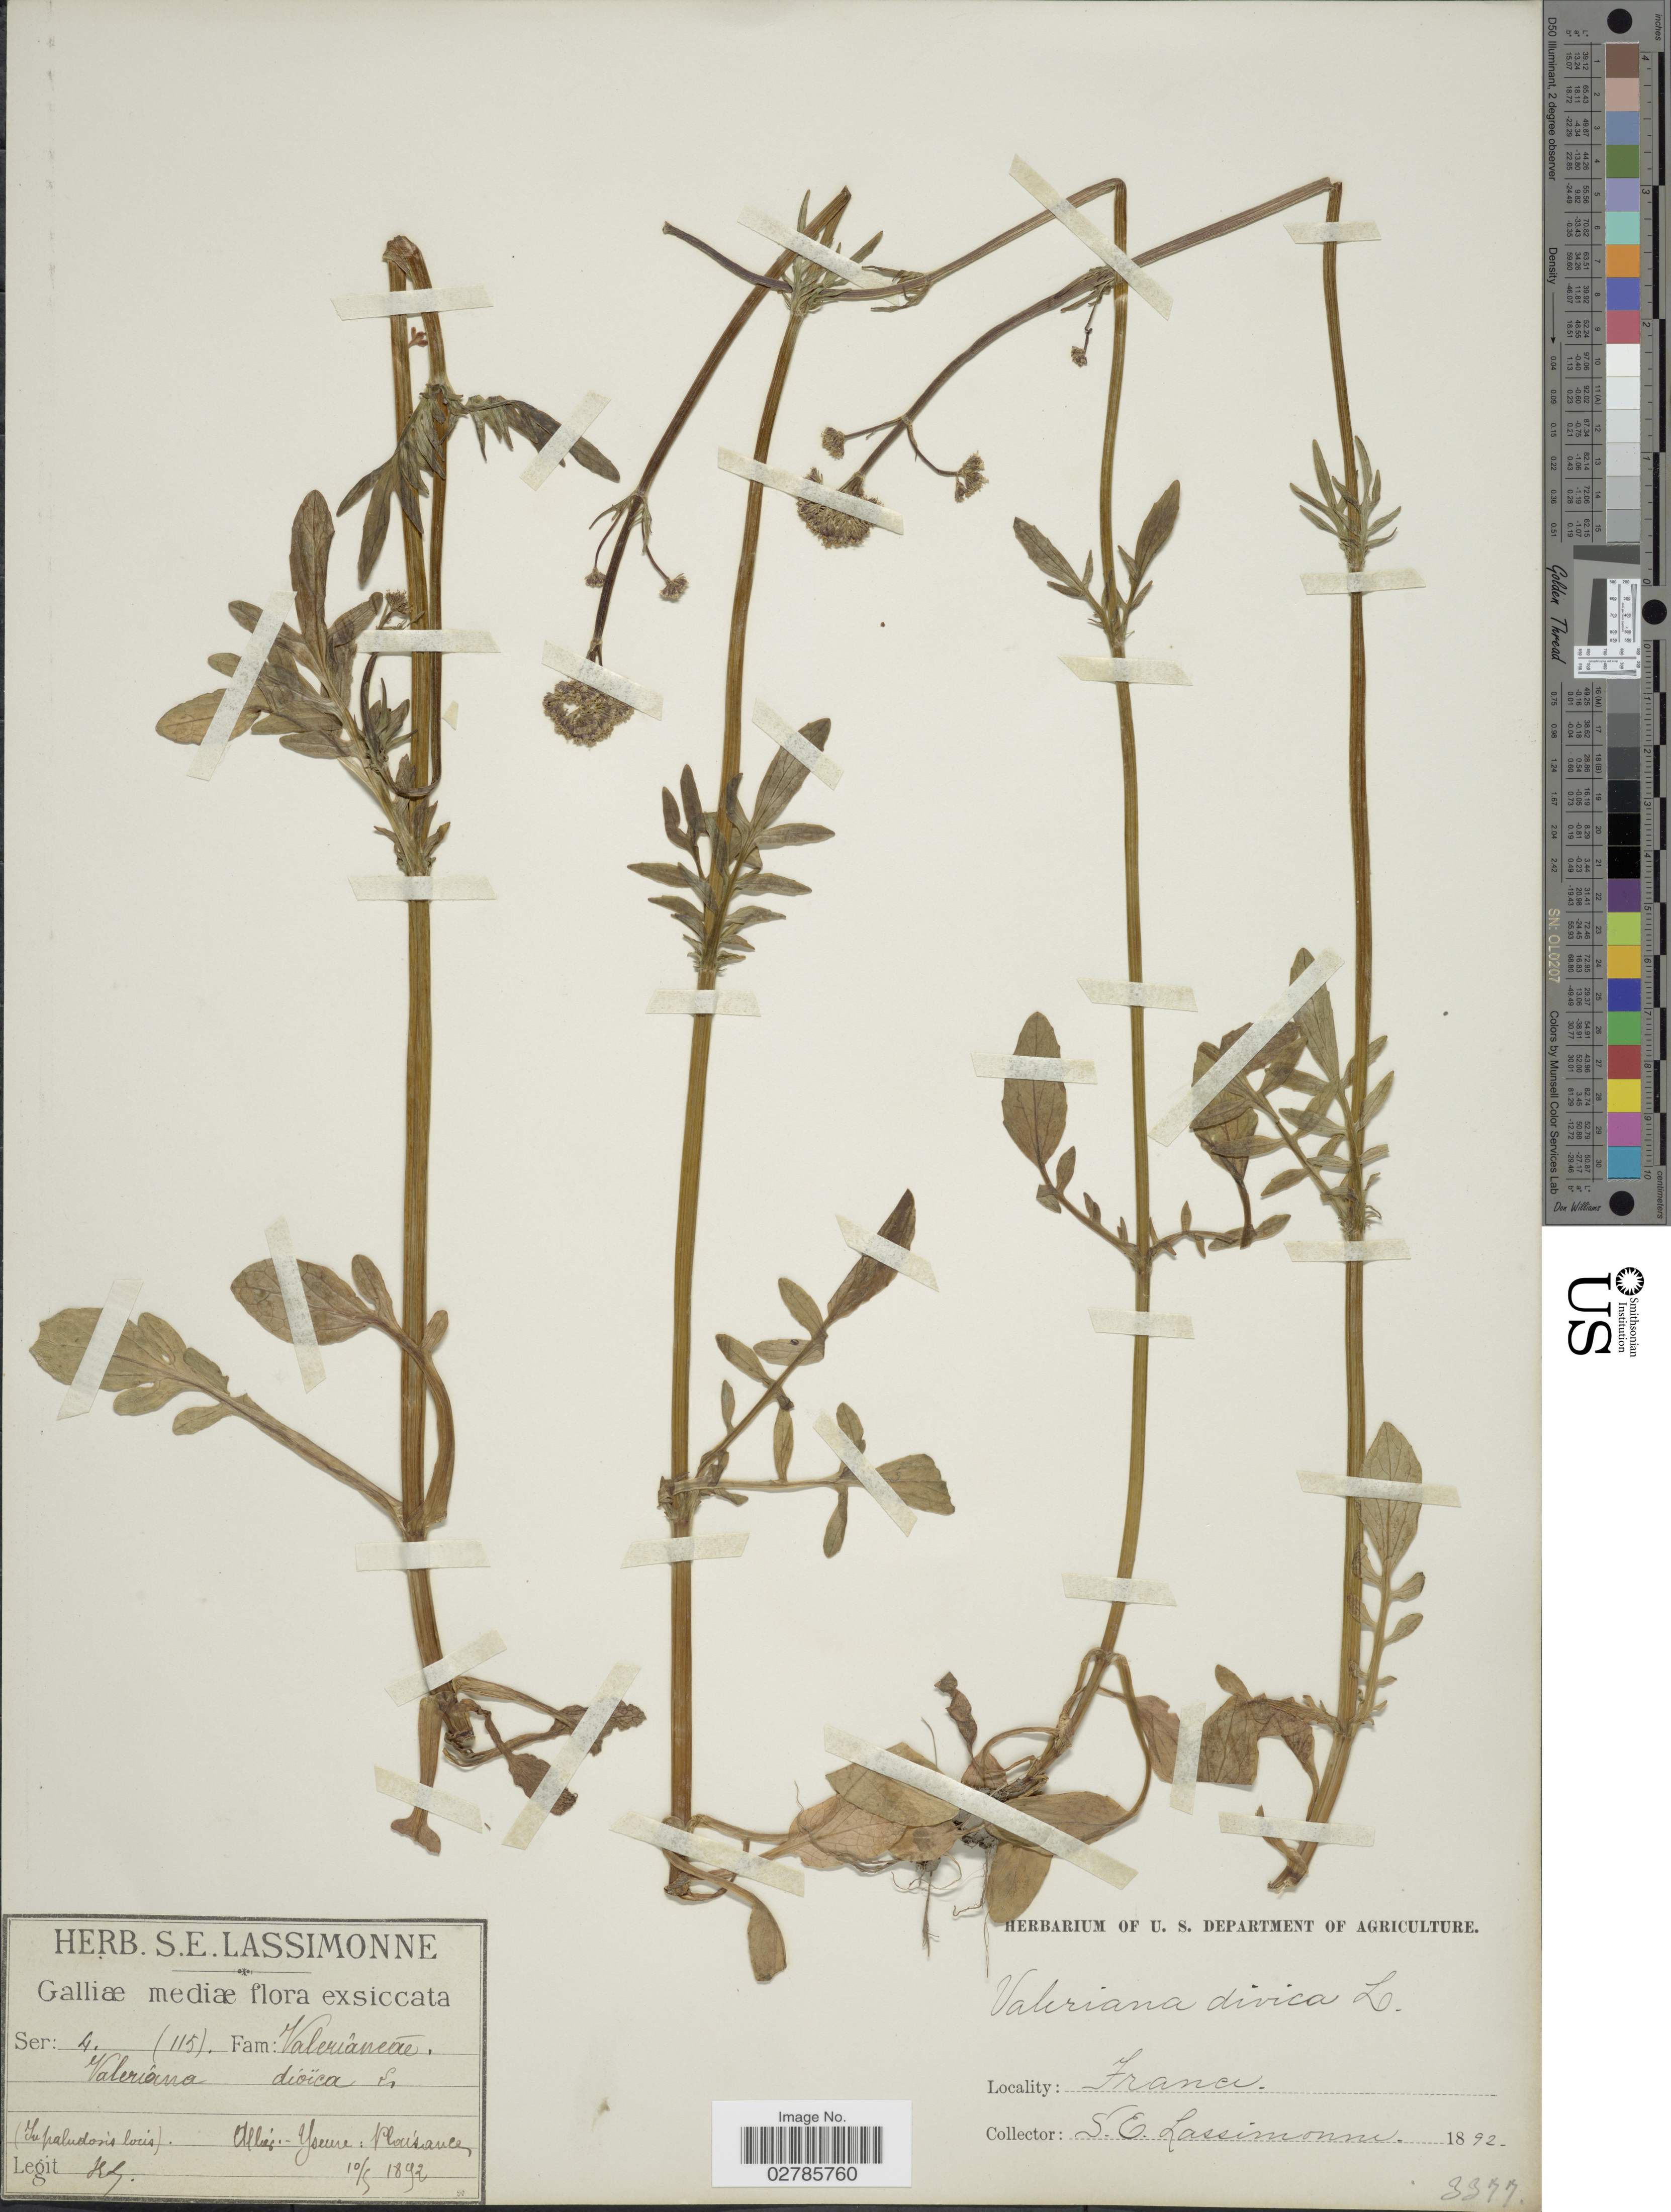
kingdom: Plantae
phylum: Tracheophyta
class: Magnoliopsida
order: Dipsacales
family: Caprifoliaceae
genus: Valeriana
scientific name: Valeriana dioica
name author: L.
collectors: S. Lassimonne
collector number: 3377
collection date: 1892-05-10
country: France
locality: Galliæ, Alhiz - Yseure: Plousiance